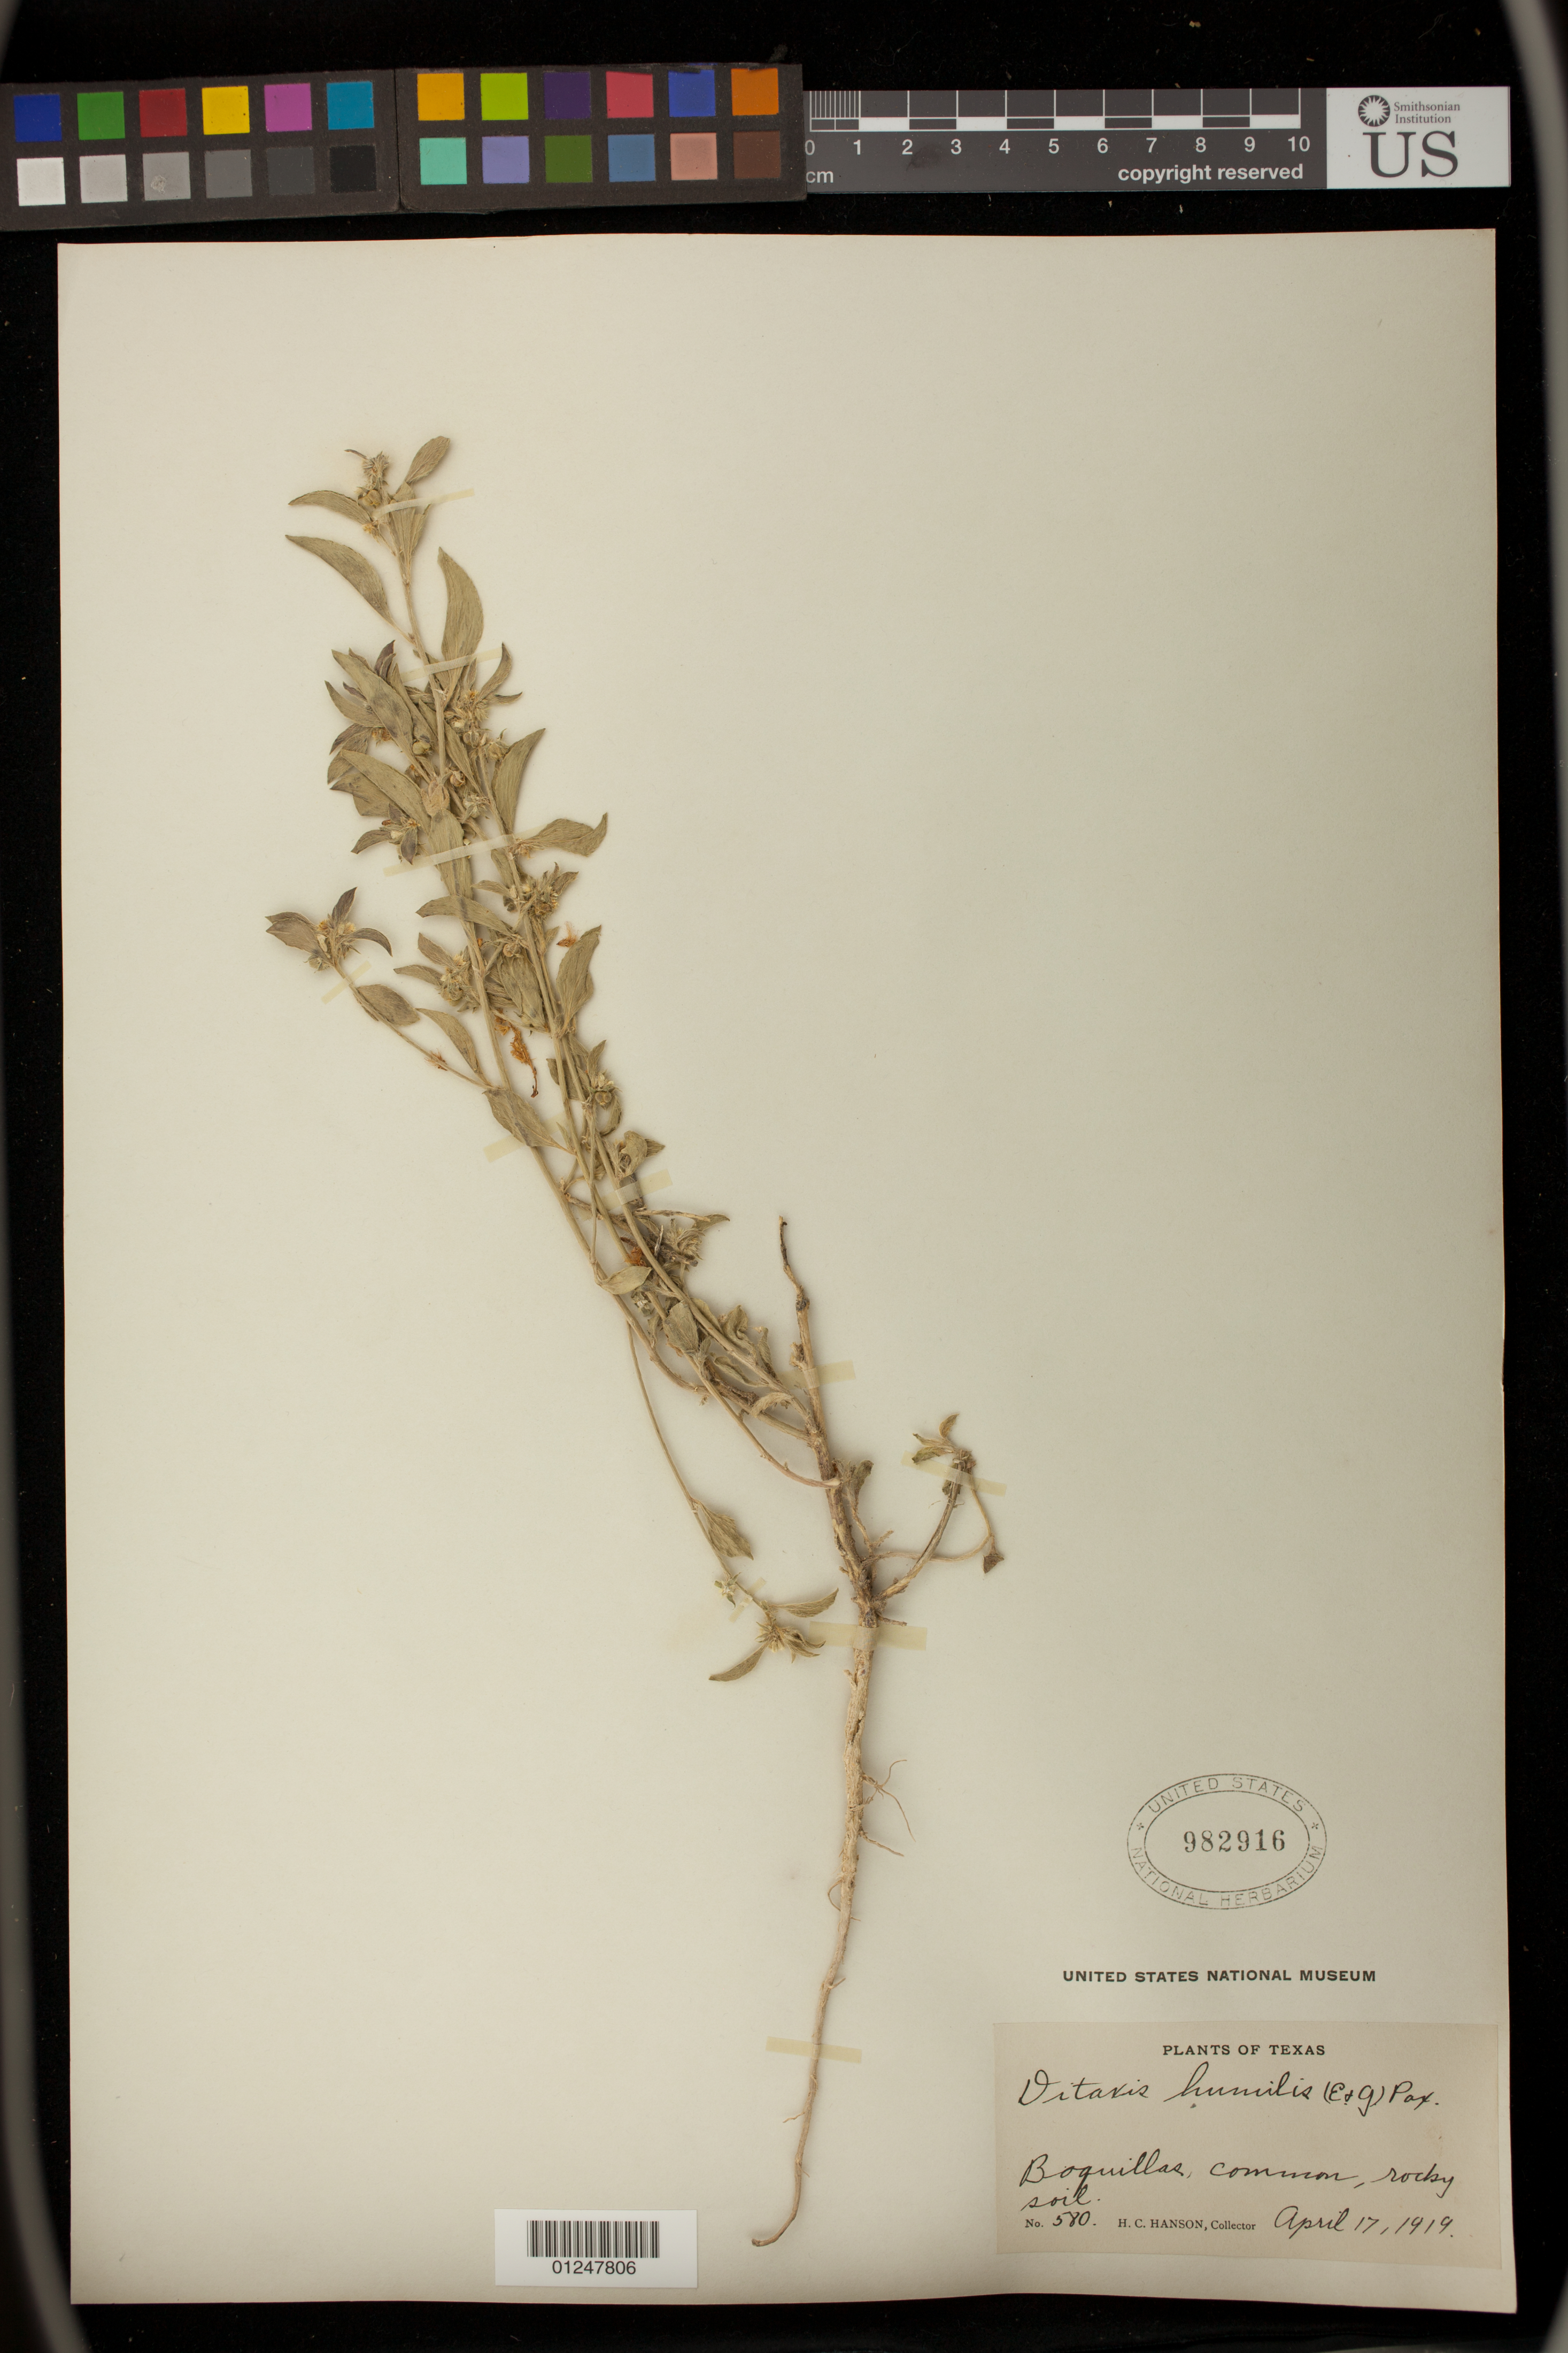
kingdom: Plantae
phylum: Tracheophyta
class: Magnoliopsida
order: Malpighiales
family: Euphorbiaceae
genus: Argythamnia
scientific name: Argythamnia humilis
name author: (Engelm. & A. Gray) Müll. Arg.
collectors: H. Hanson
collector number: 580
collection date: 1919-04-17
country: United States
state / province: Texas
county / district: Brewster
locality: Boquillas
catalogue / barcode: US 982916